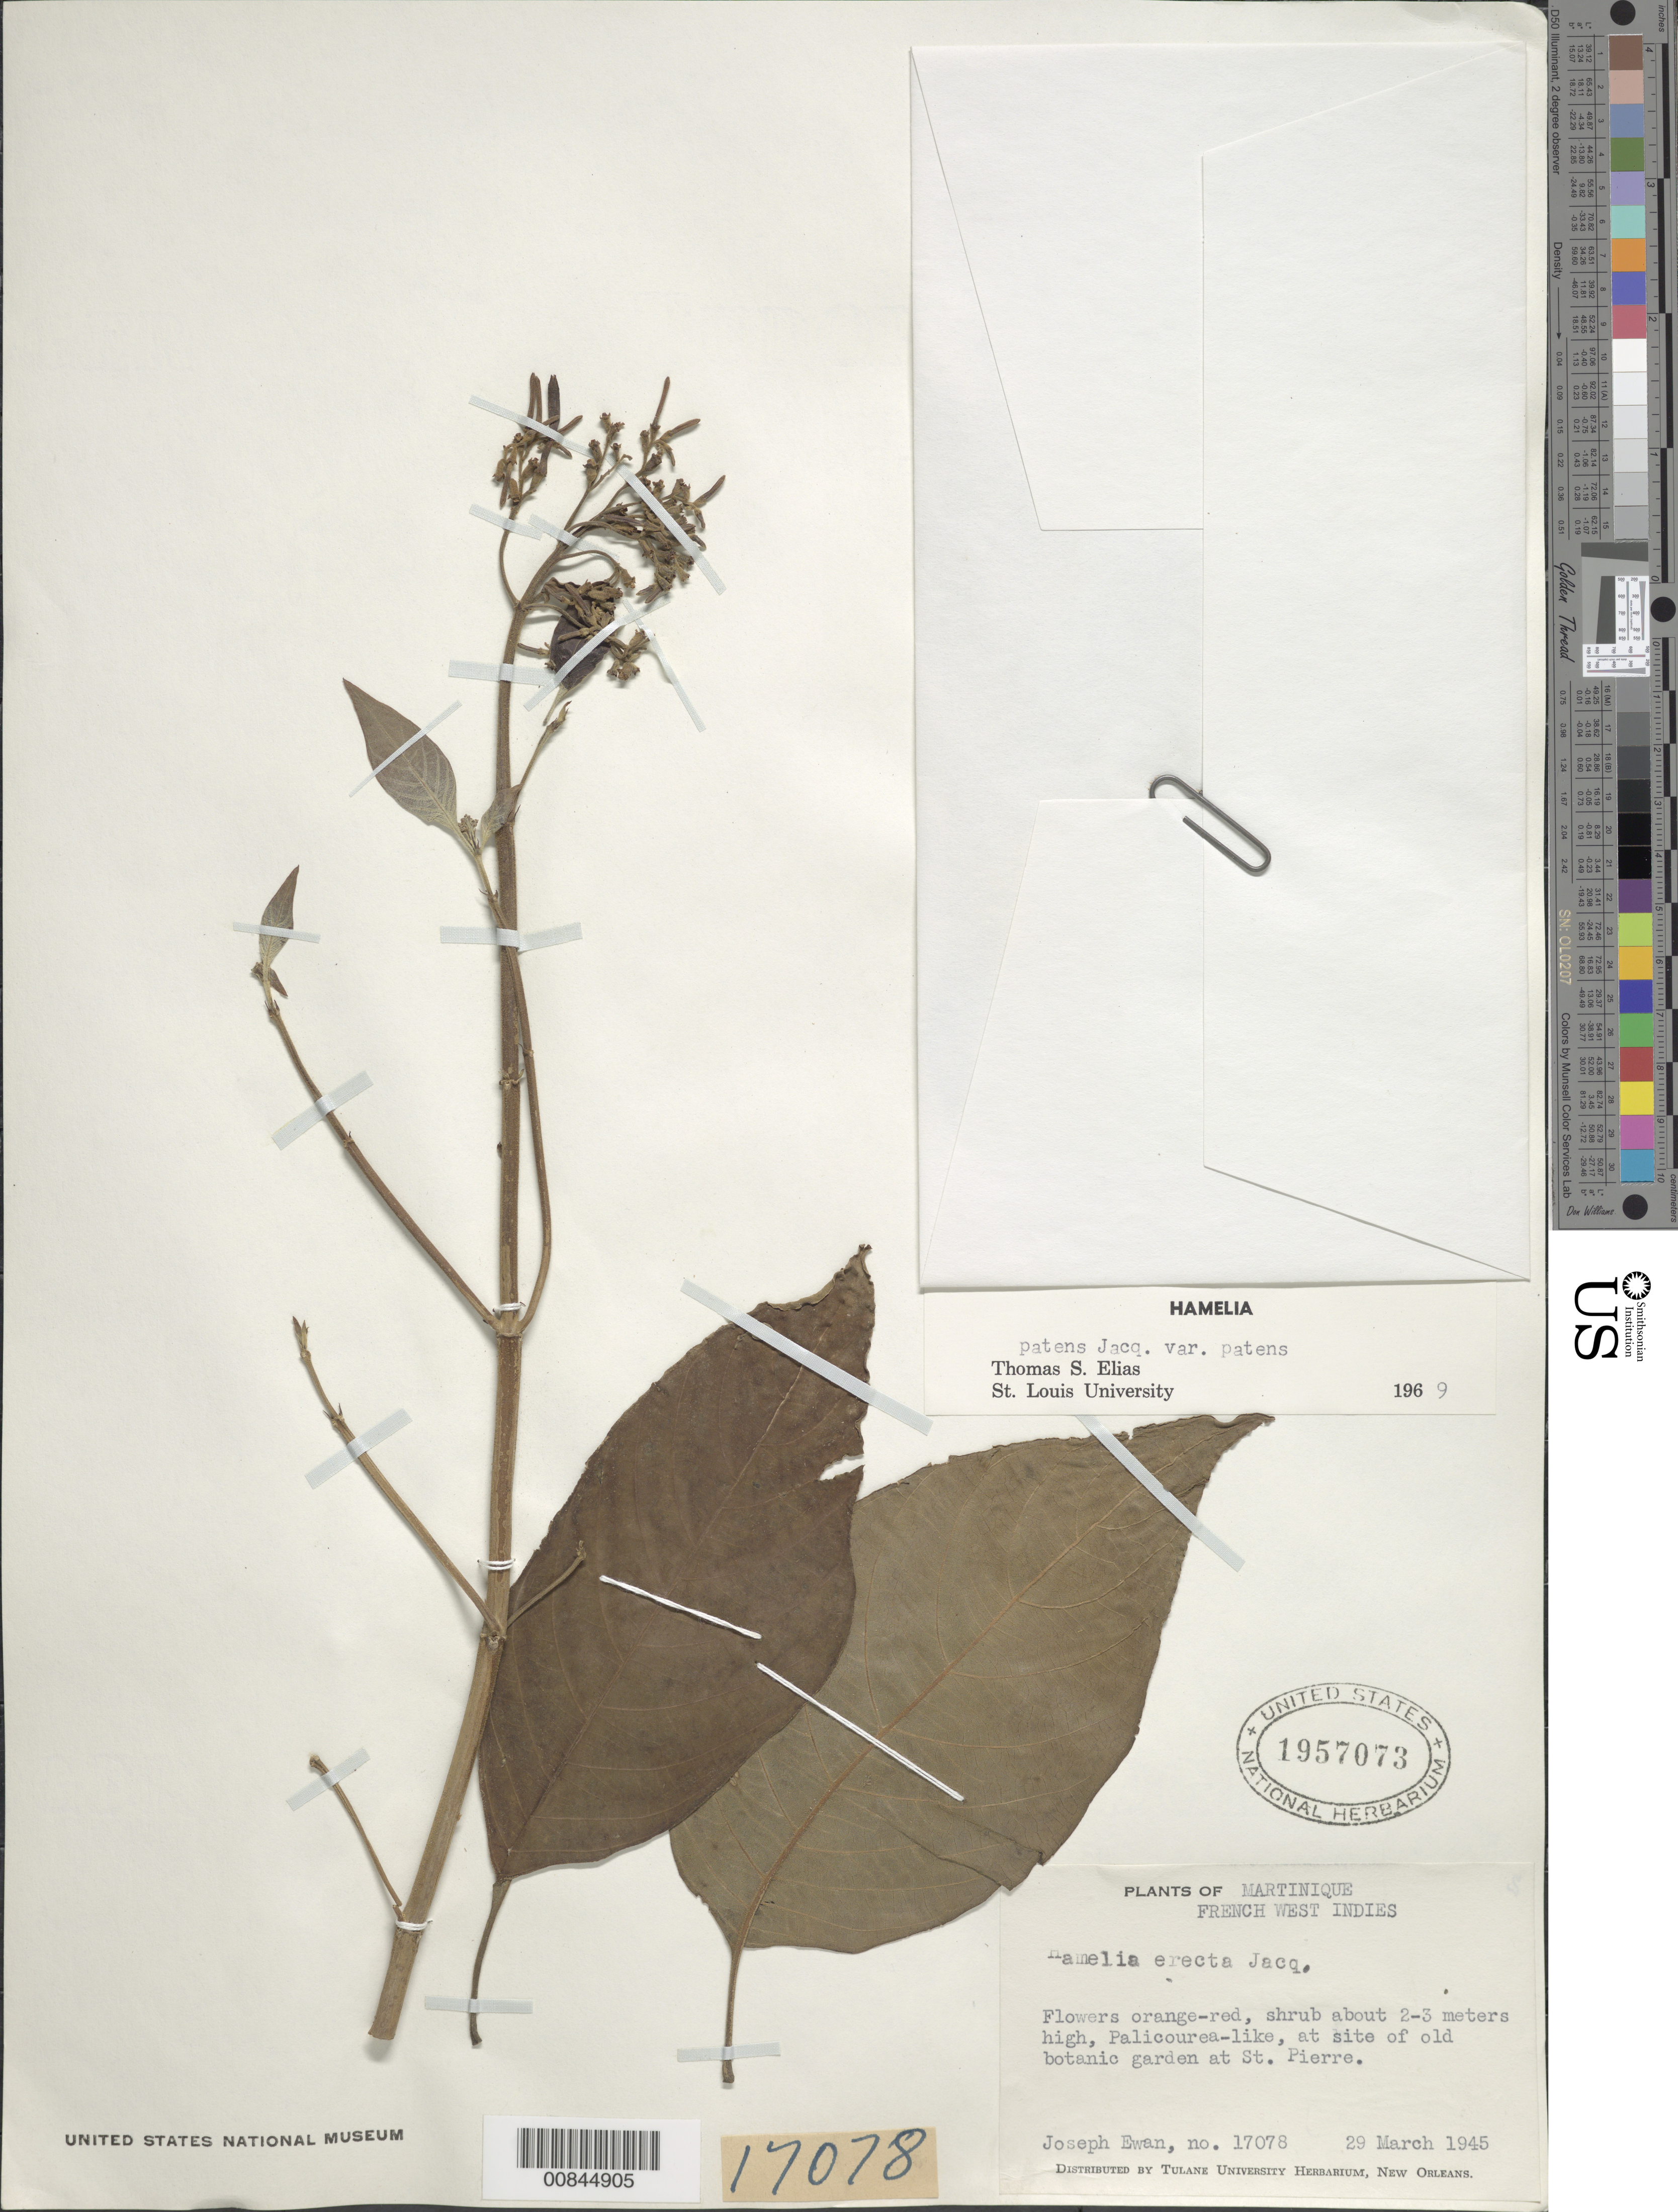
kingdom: Plantae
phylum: Tracheophyta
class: Magnoliopsida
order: Gentianales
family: Rubiaceae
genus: Hamelia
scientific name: Hamelia patens var. patens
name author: Jacq.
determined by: Elias, T. S.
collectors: J. A. Ewan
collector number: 17078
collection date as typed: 29 Mar 1945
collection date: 1945-03-29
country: Martinique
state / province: Saint-Pierre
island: Martinique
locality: At site of old botanic garden at St. Pierre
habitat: At site of old botanic garden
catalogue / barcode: US 1957073